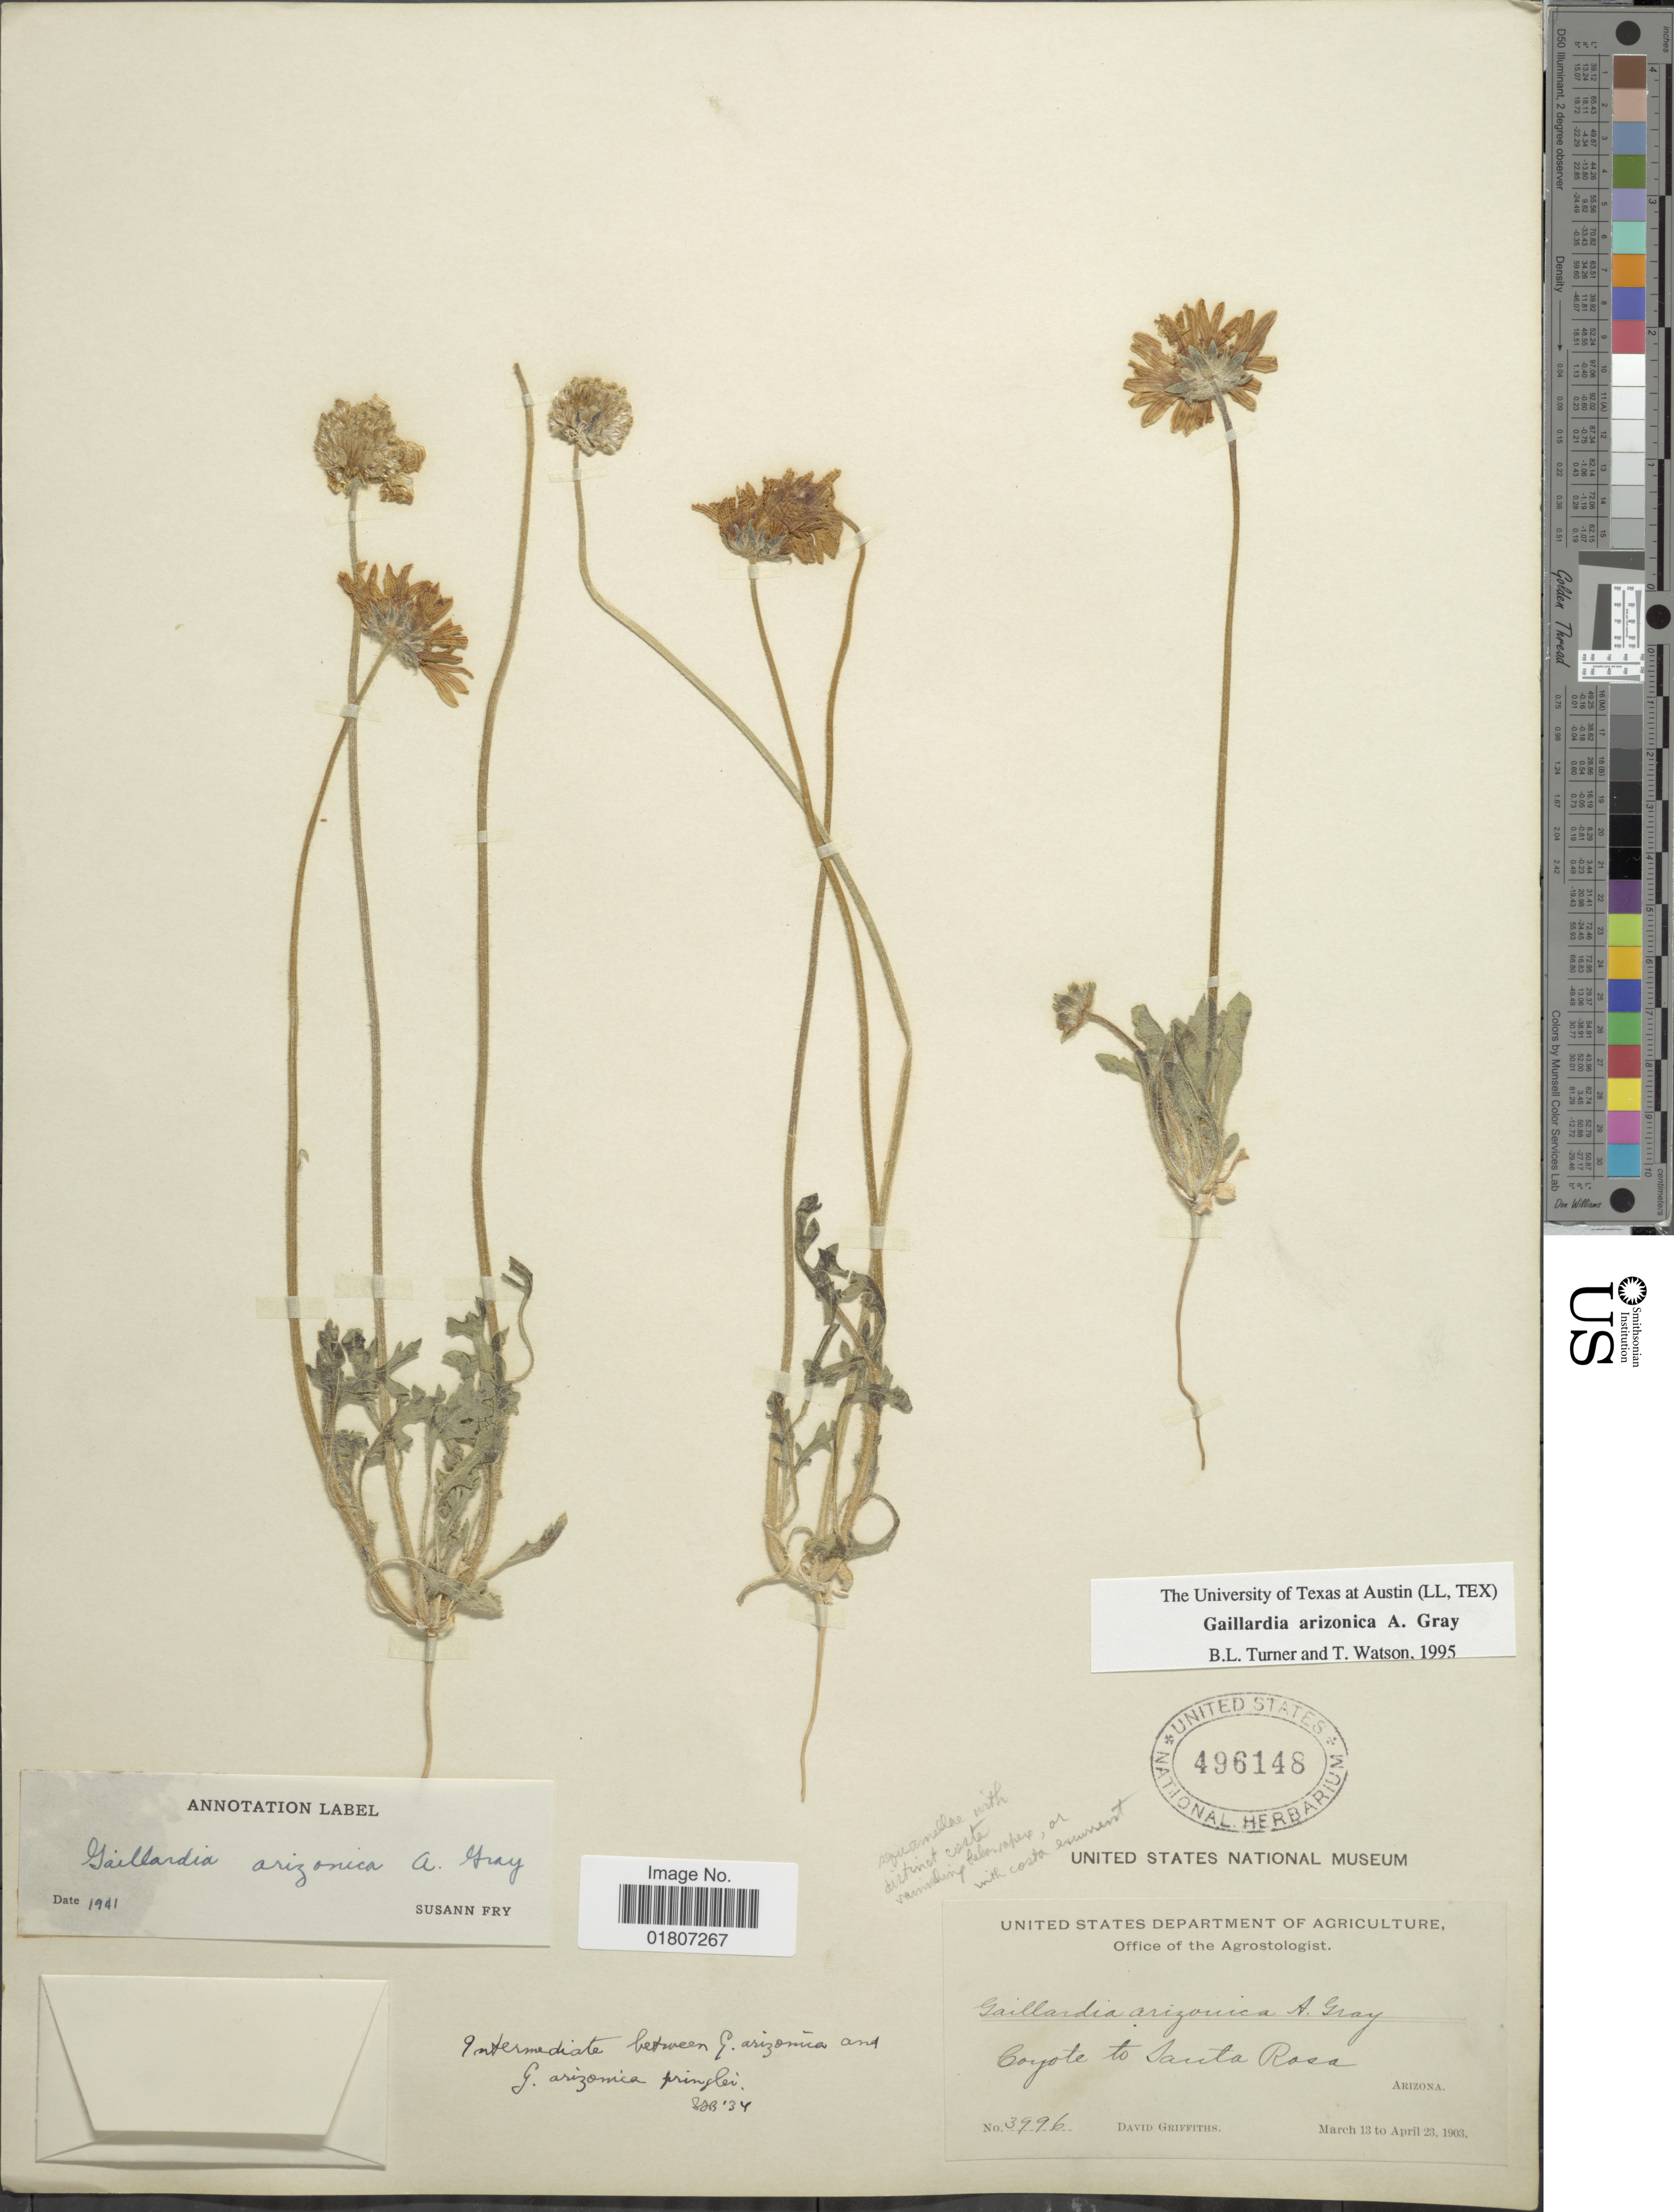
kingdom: Plantae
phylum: Tracheophyta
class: Magnoliopsida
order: Asterales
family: Asteraceae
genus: Gaillardia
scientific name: Gaillardia arizonica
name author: A. Gray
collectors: D. Griffiths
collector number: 3996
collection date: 1903-03-13/1903-04-23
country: United States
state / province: Arizona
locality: Coyote to Santa Rosa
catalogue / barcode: US 496148